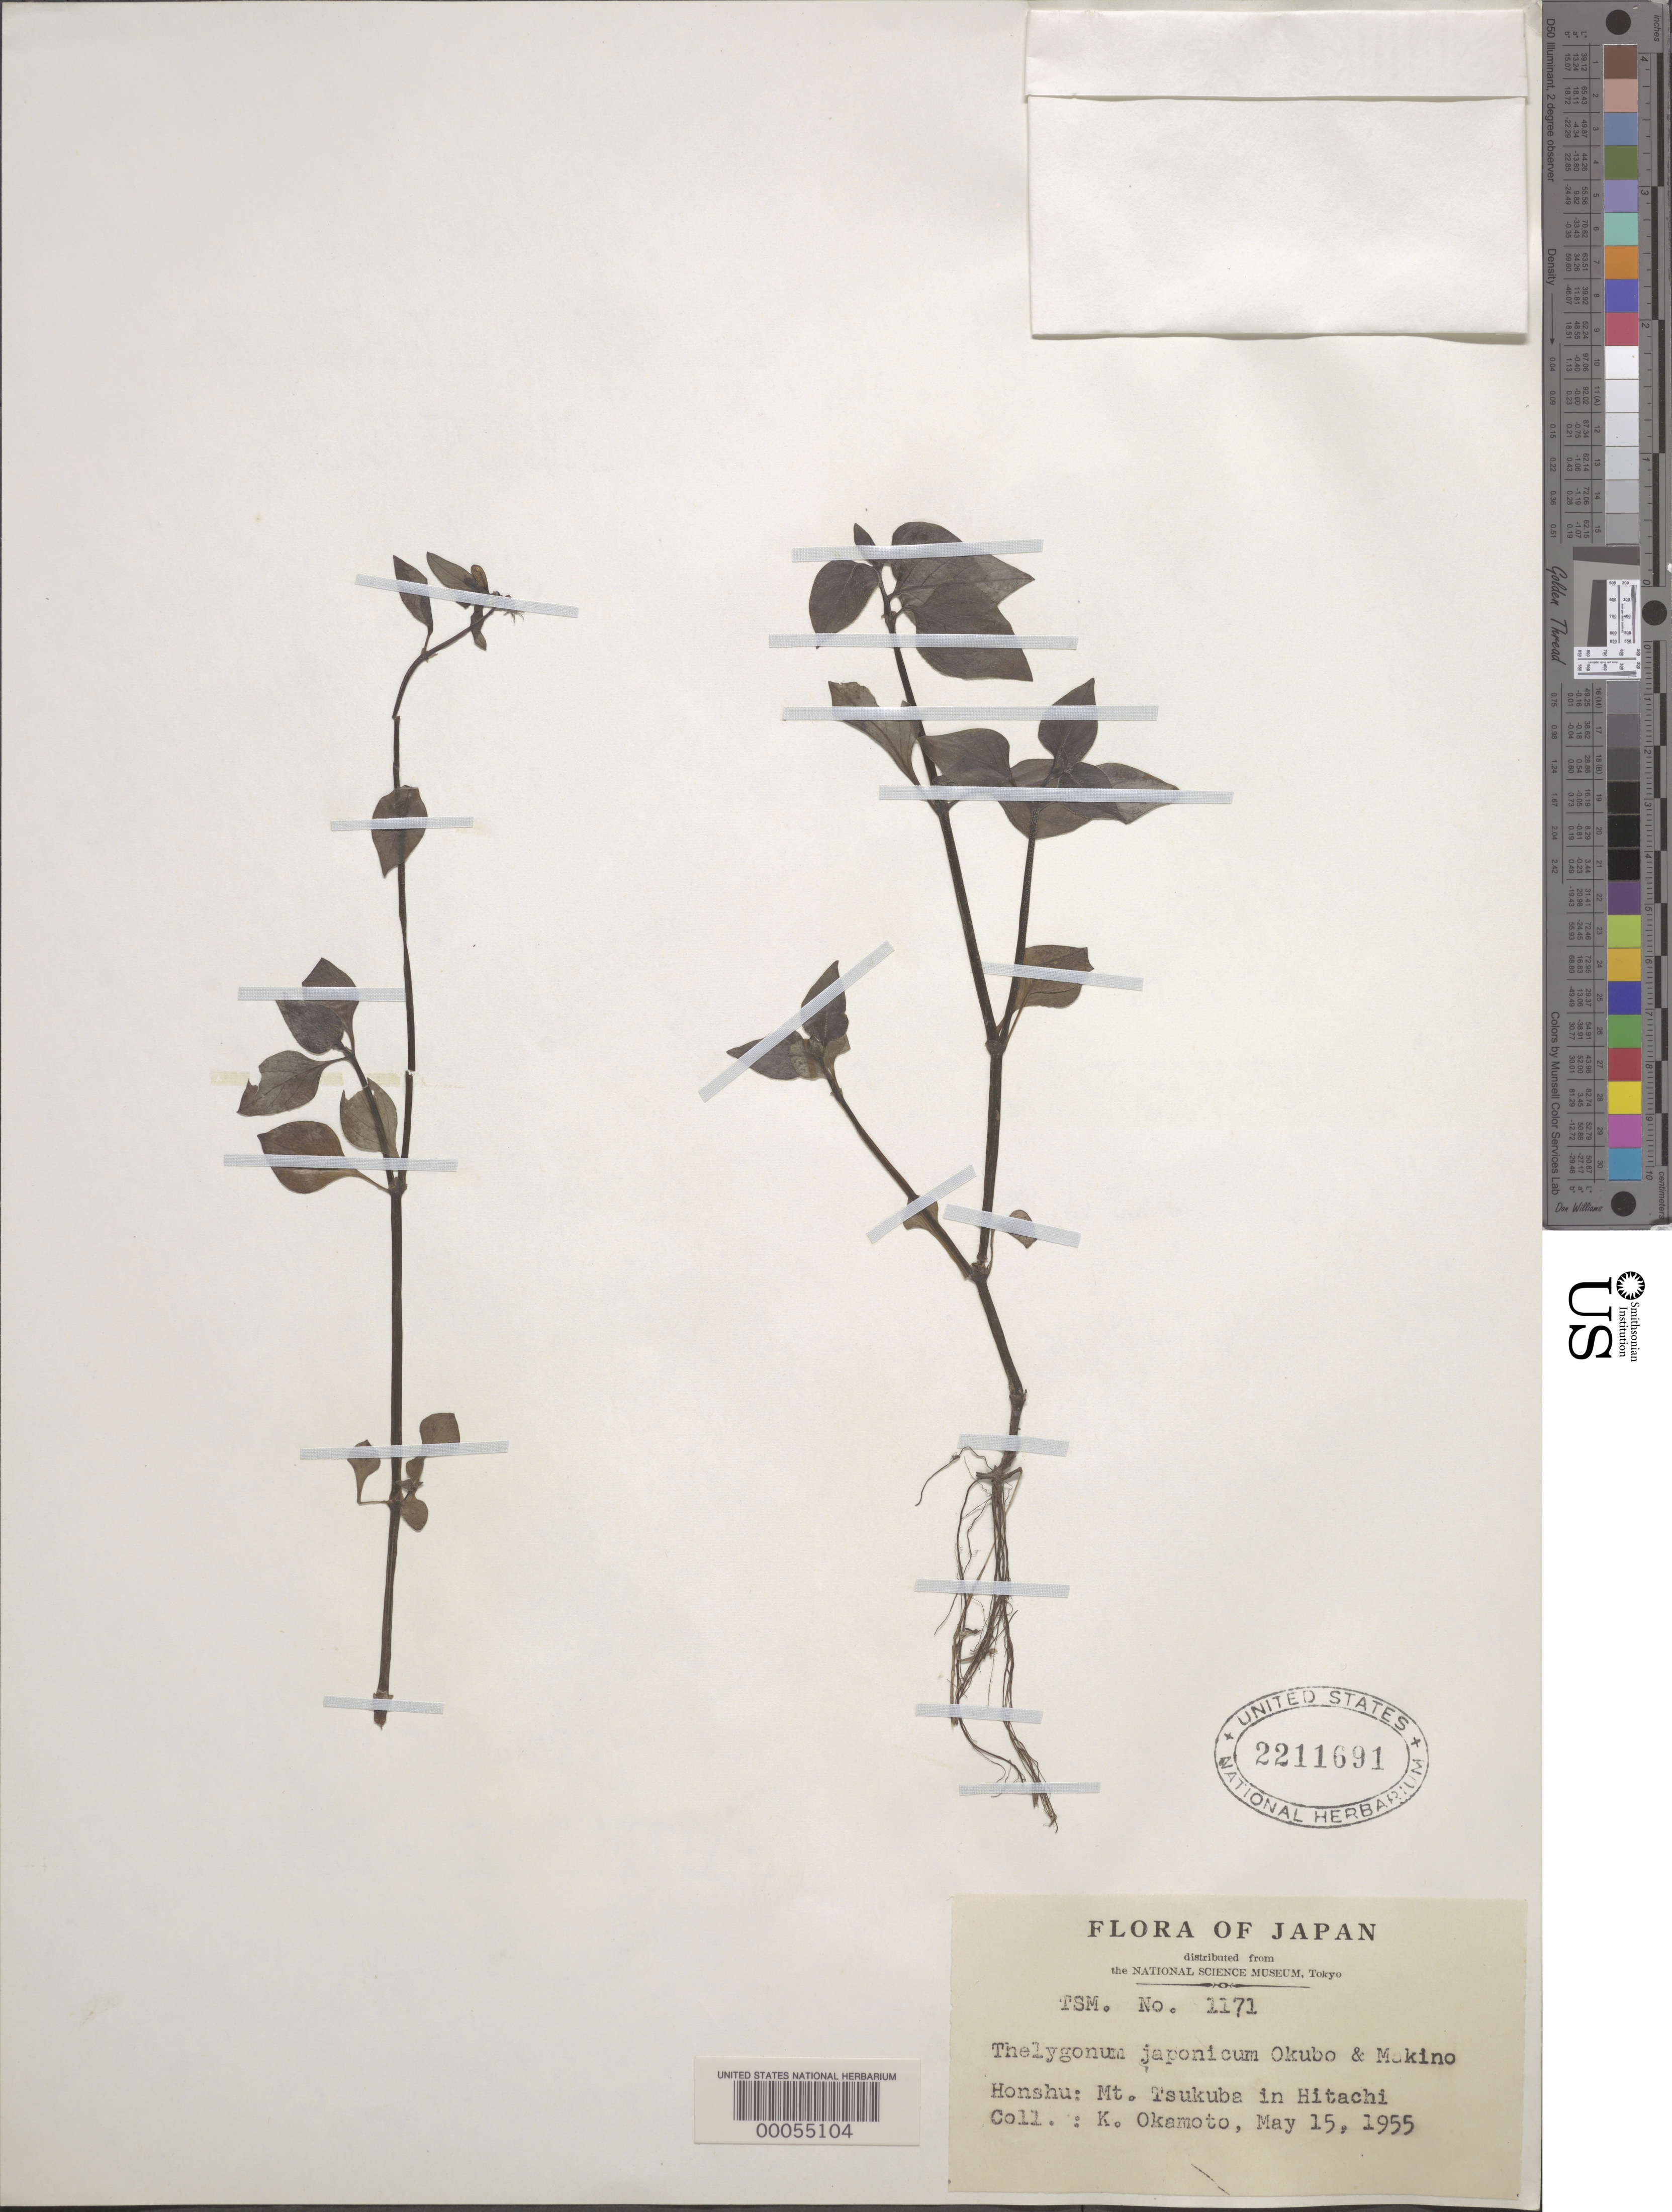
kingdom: Plantae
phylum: Tracheophyta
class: Magnoliopsida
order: Gentianales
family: Rubiaceae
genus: Theligonum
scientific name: Theligonum japonicum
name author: Ôkubo & Makino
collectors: K. Okamoto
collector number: Tsm 1171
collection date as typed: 15 May 1955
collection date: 1955-05-15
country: Japan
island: Honshu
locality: Mt. tsukuba in hitachi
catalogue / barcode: US 2211691